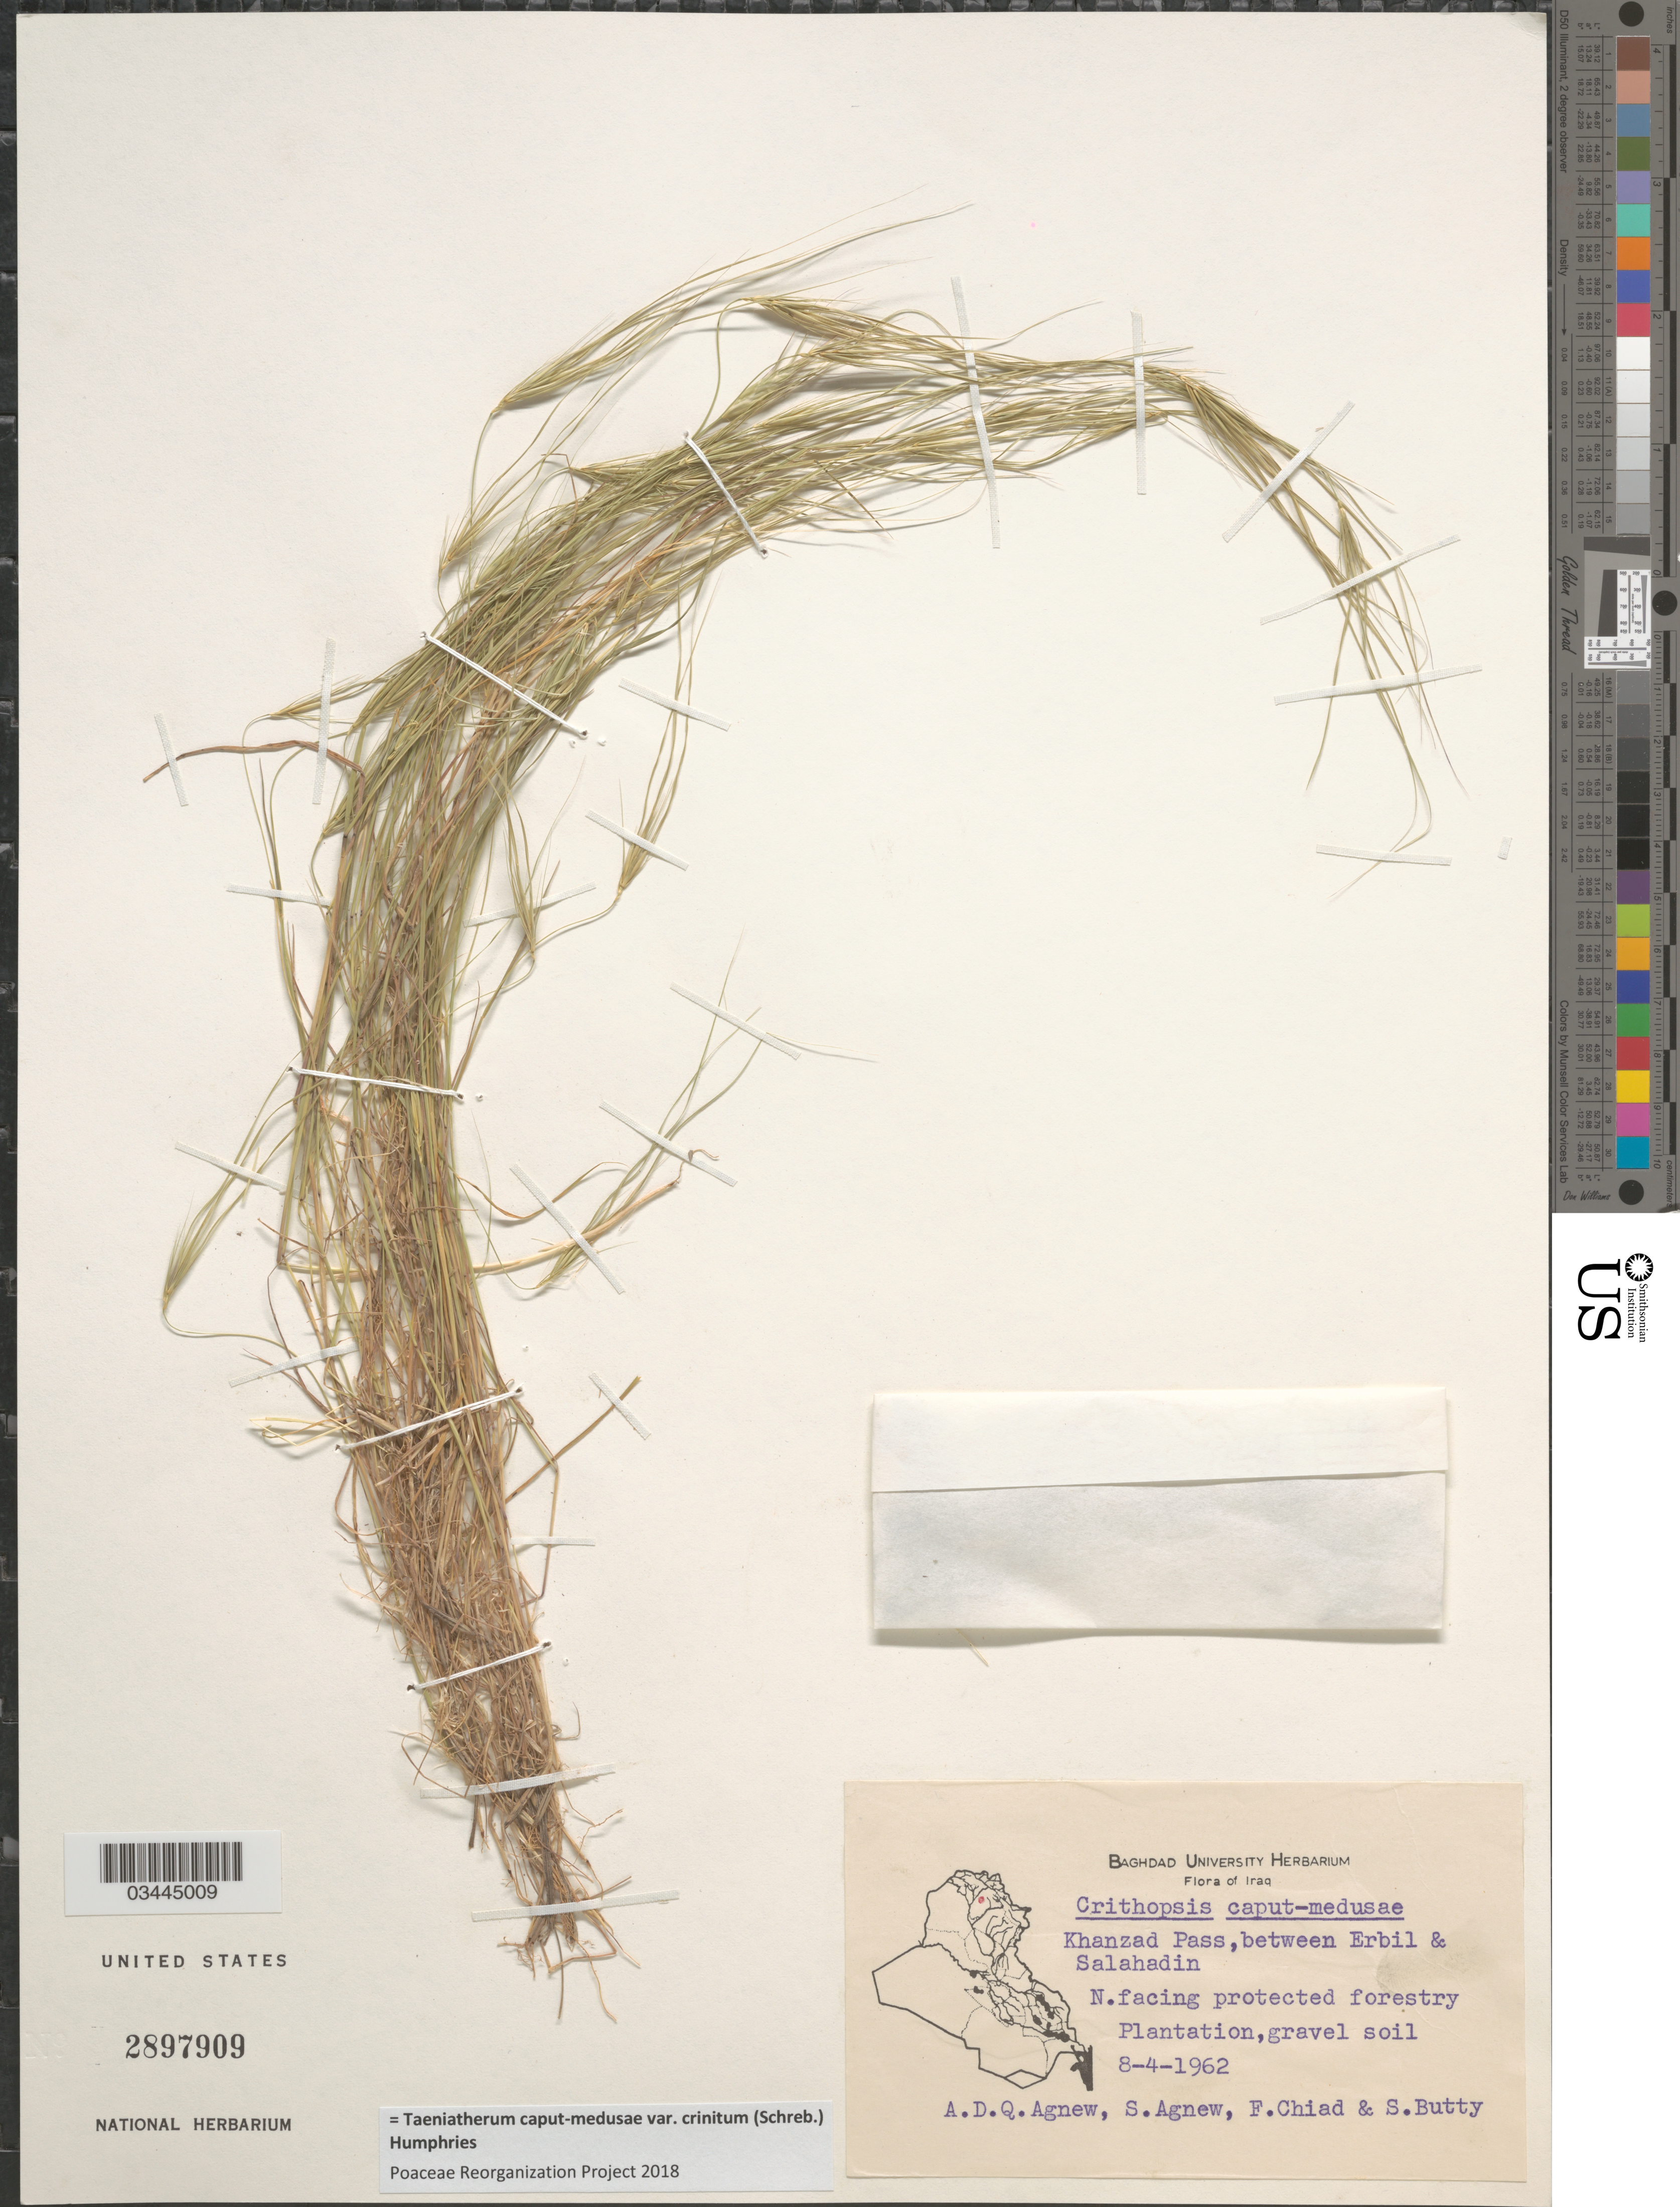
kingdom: Plantae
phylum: Tracheophyta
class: Liliopsida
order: Poales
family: Poaceae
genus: Taeniatherum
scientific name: Taeniatherum caput-medusae var. crinitum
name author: (Schreb.) Humphries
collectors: A. D. Agnew, S. Agnew, F. Chiad & S. Butty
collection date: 1962-04-08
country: Iraq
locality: Khanzad Pass, between Erbil & Salahadin. N. facing protected forestry Plantation, gravel soil.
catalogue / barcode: US 2897909